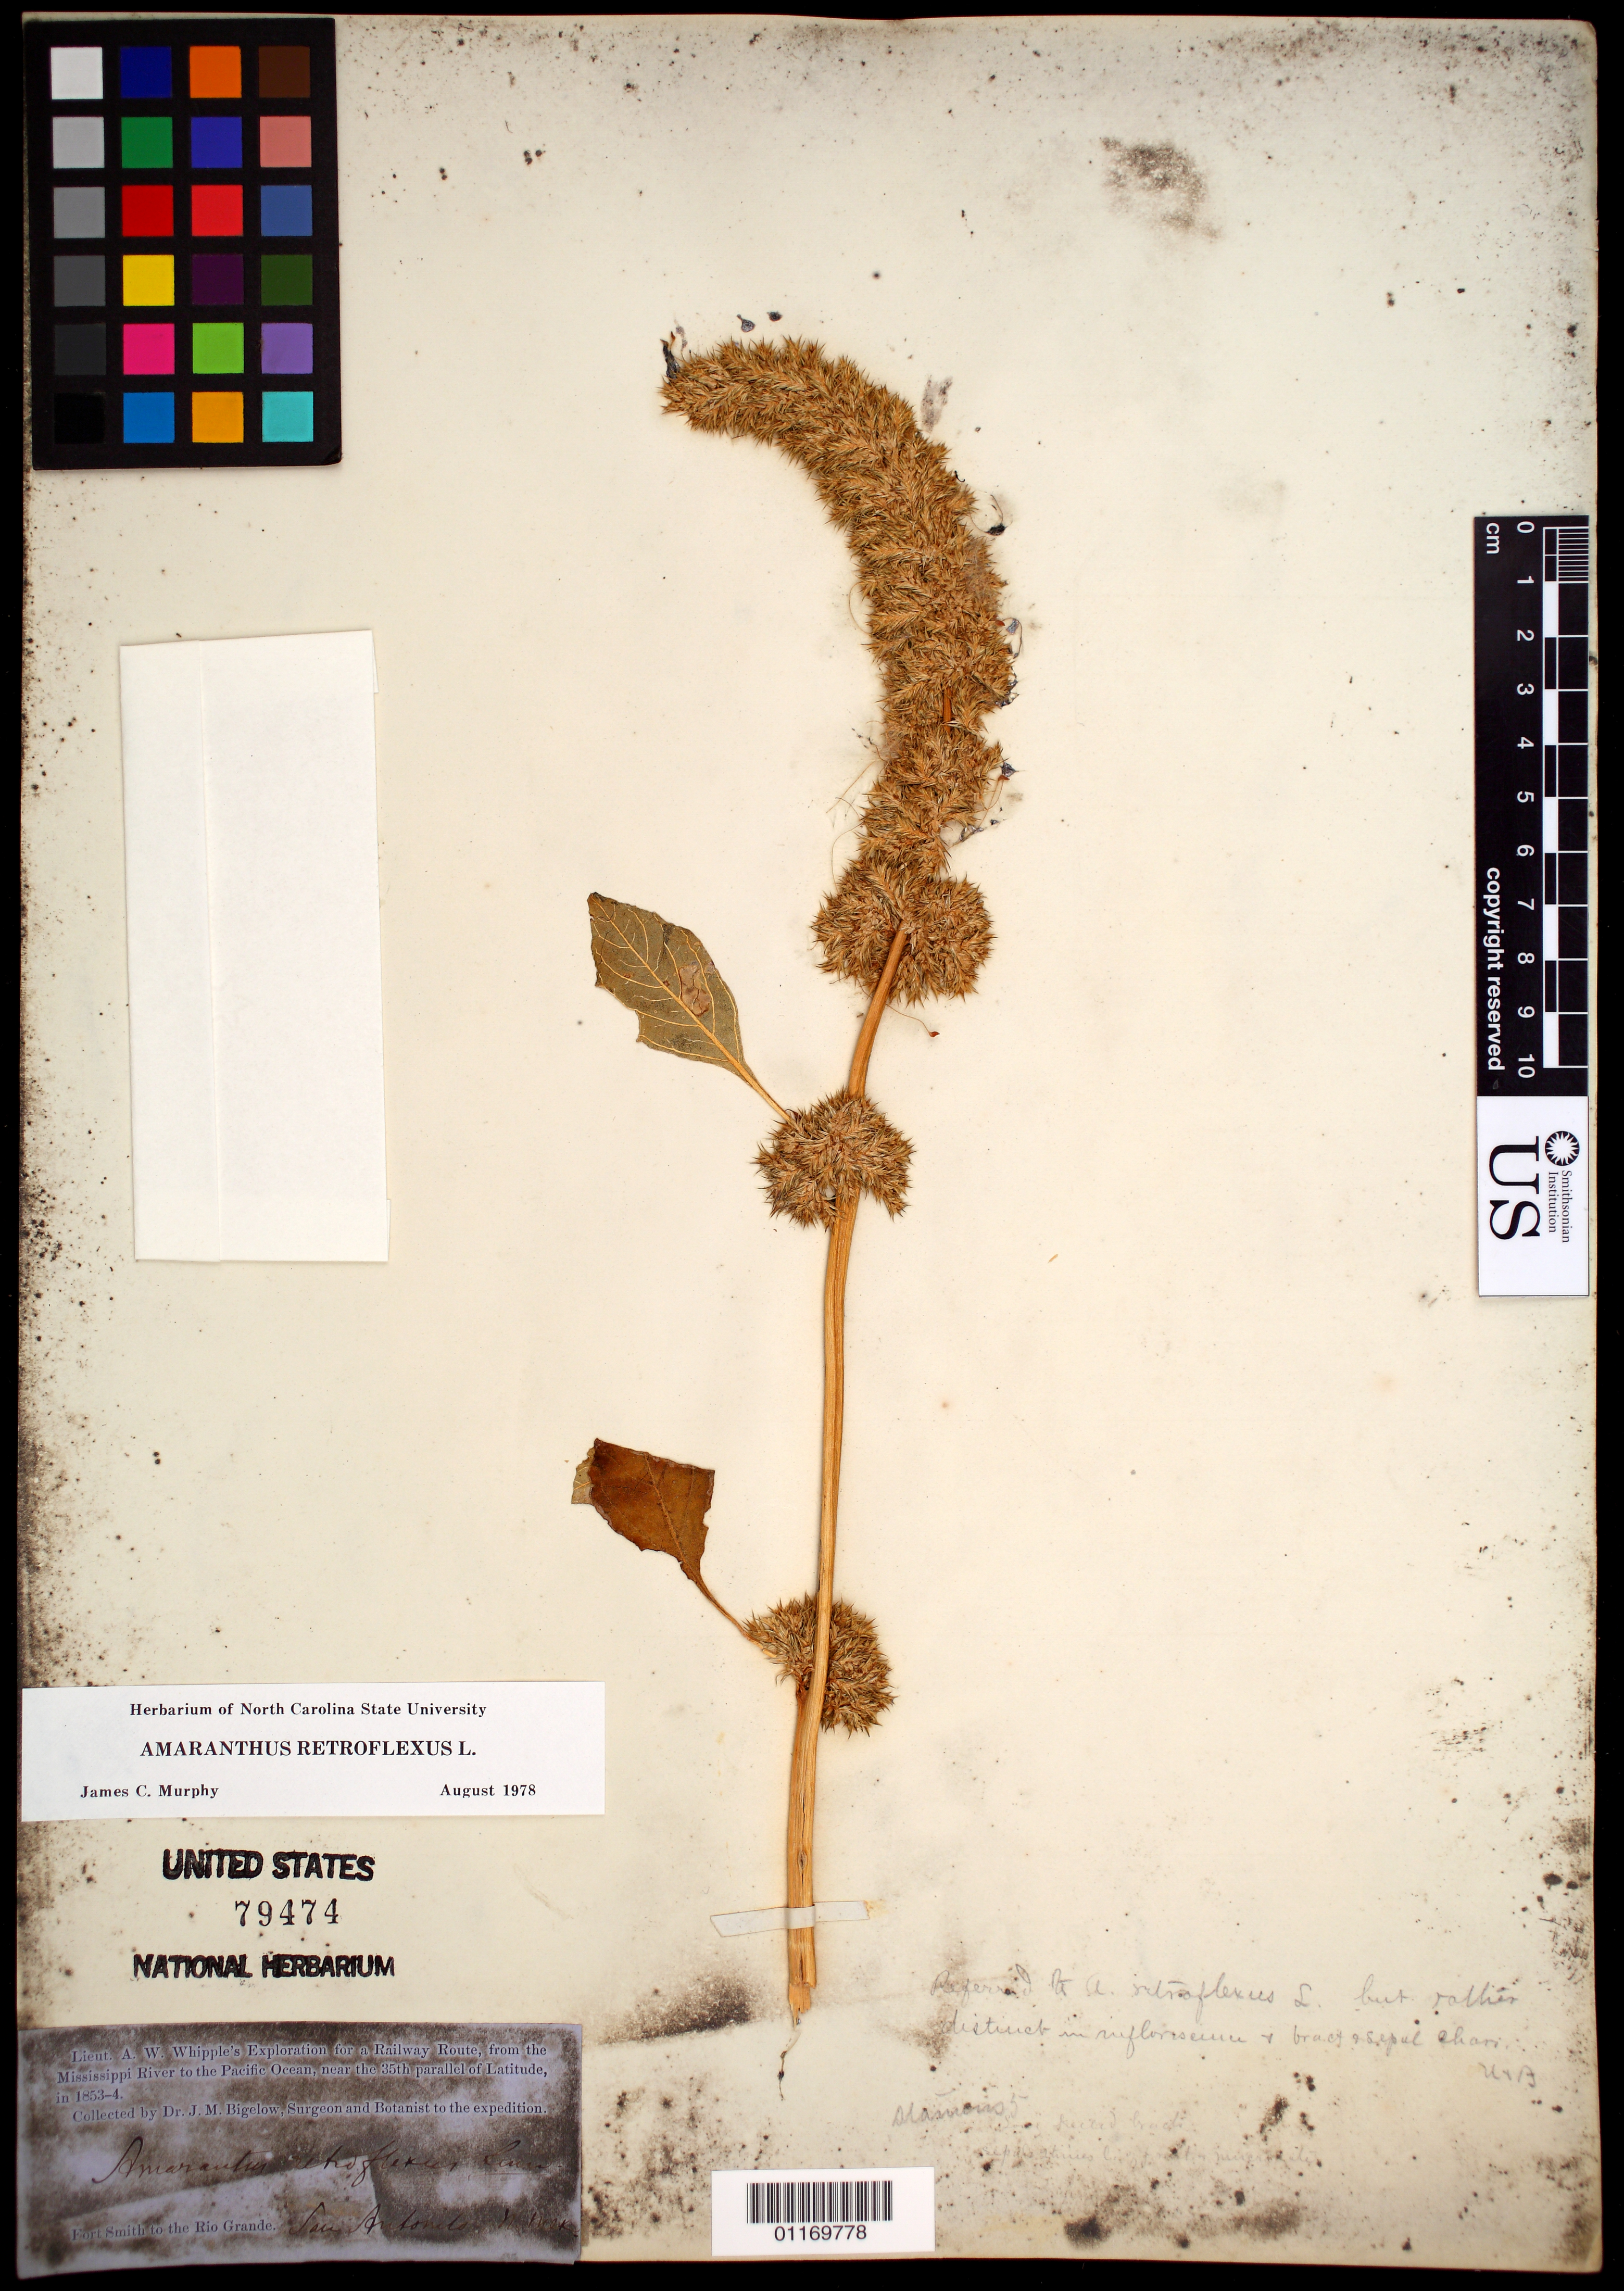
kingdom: Plantae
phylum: Tracheophyta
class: Magnoliopsida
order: Caryophyllales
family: Amaranthaceae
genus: Amaranthus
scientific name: Amaranthus retroflexus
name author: L.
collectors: J. M. Bigelow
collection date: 1853/1854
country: United States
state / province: New Mexico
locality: Fort Smith to Rio Grande, San Antonito.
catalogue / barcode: US 79474